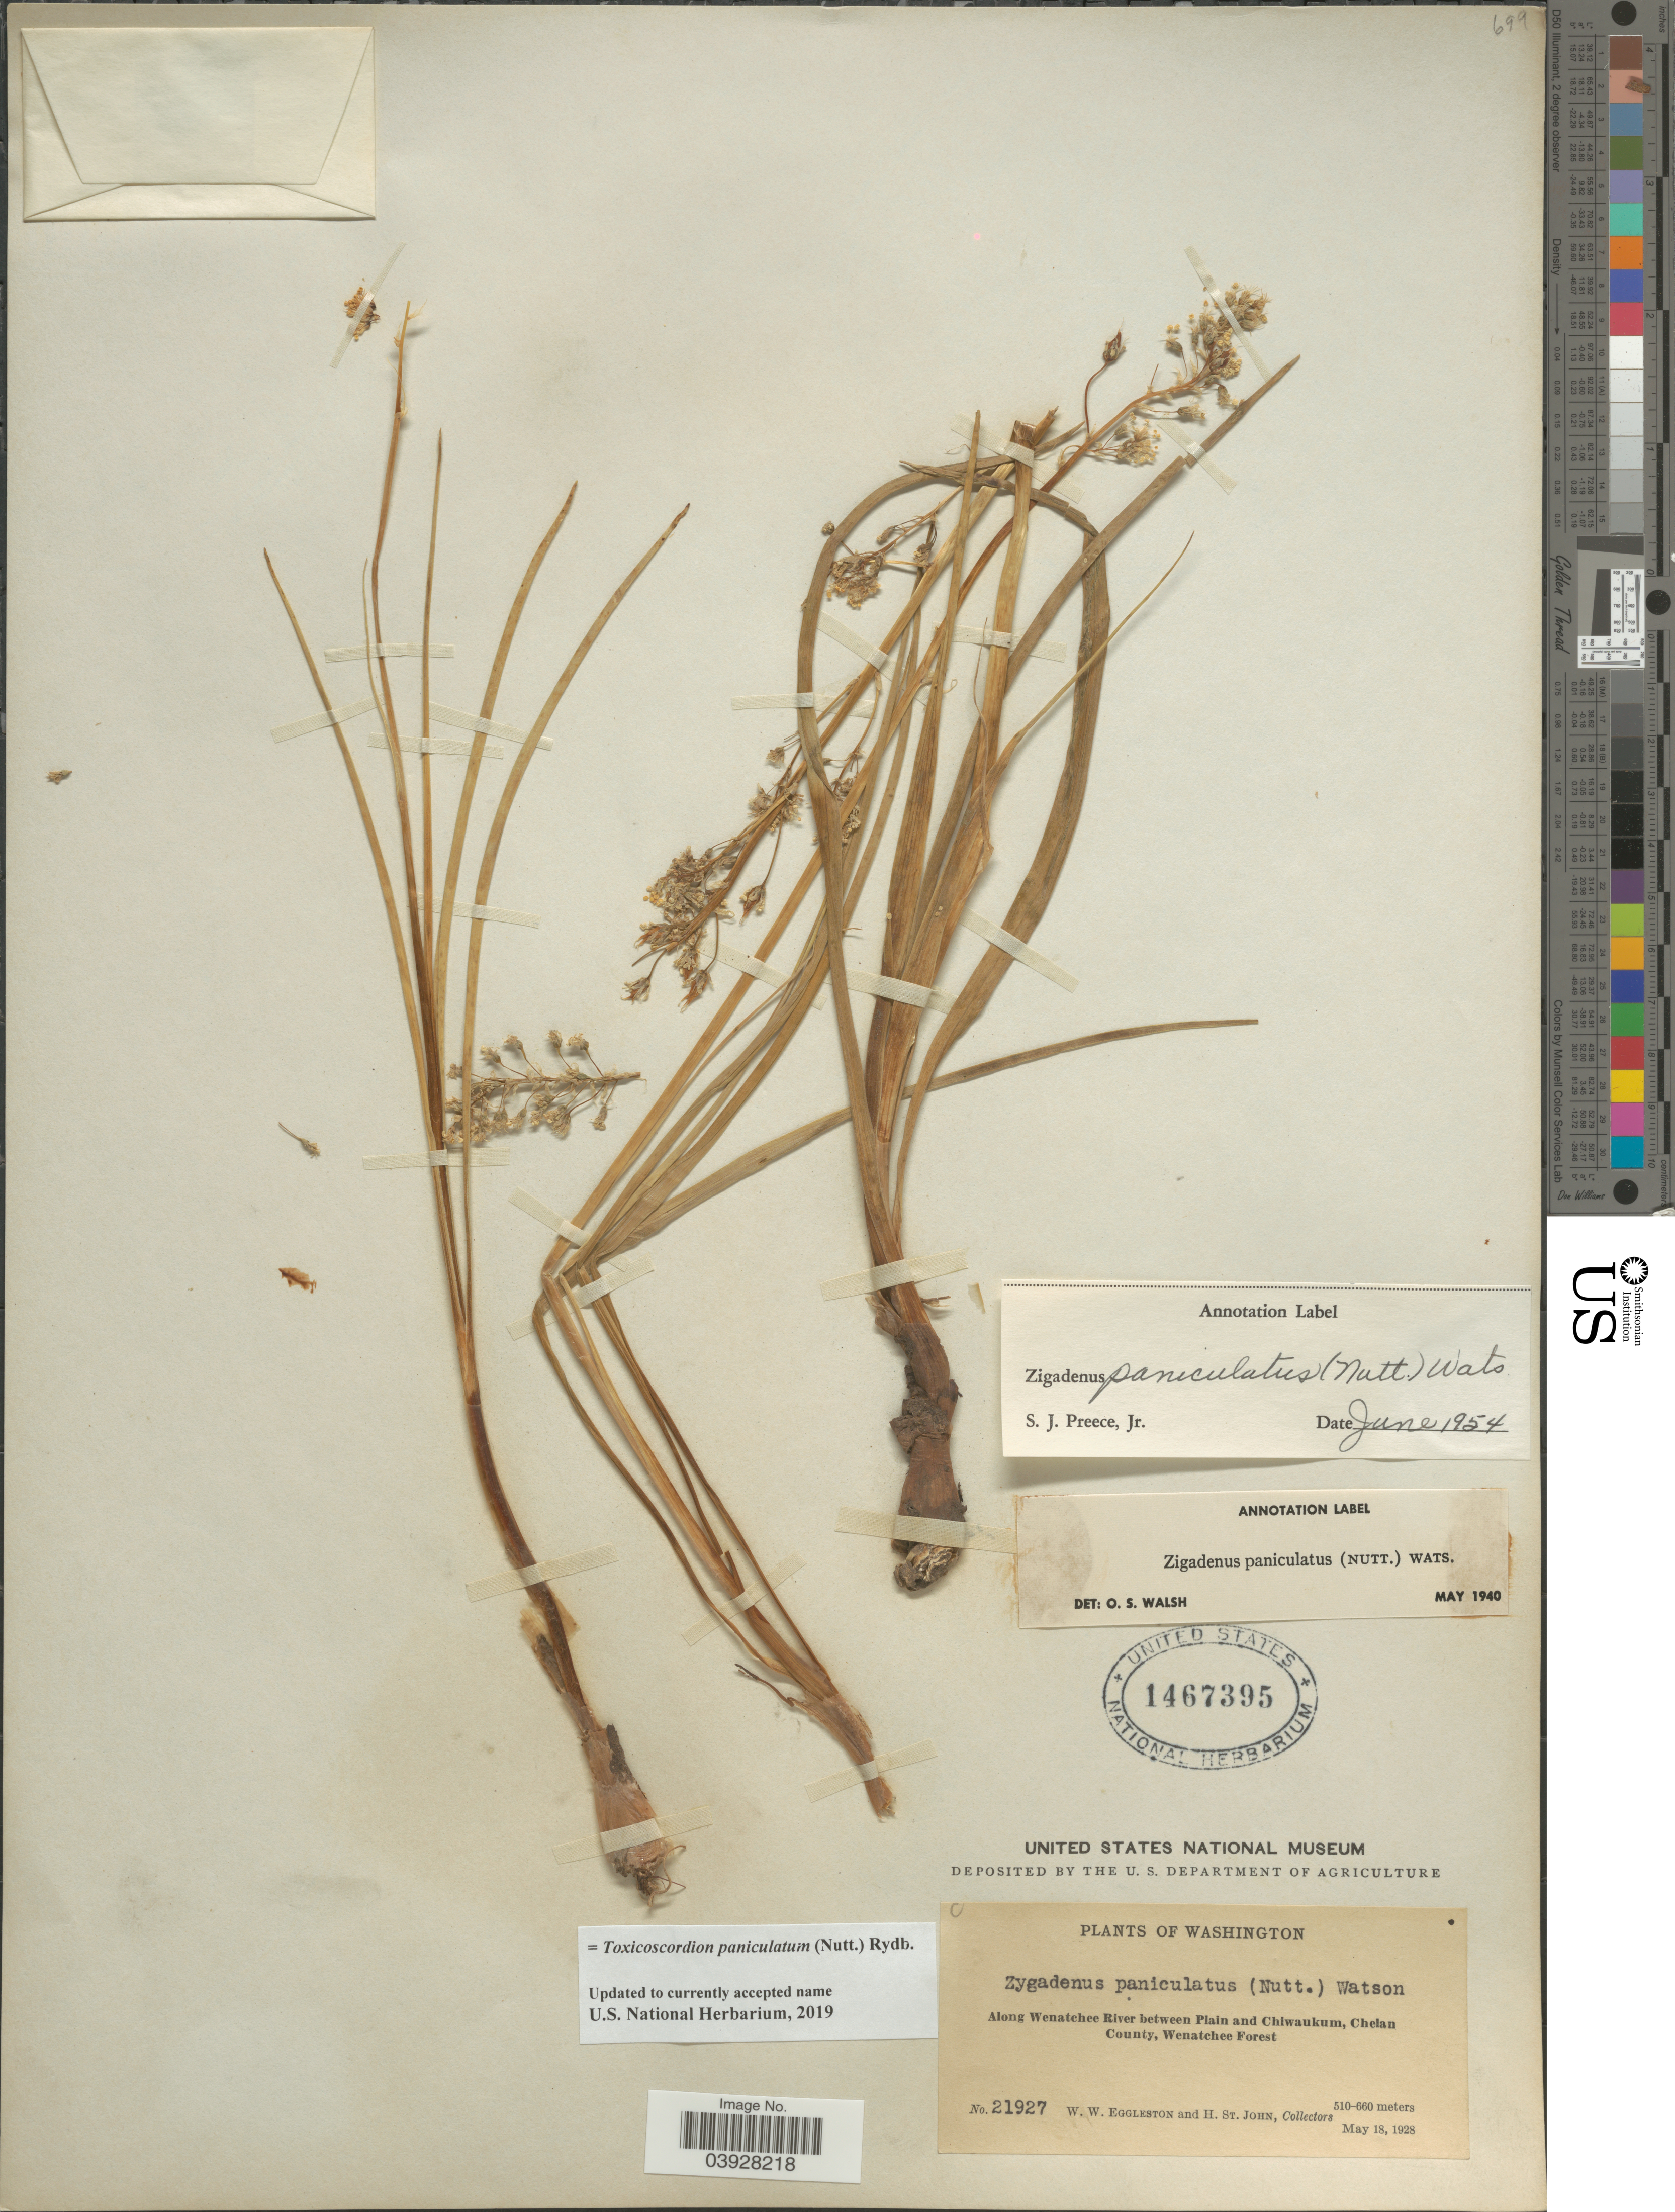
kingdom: Plantae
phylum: Tracheophyta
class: Liliopsida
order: Liliales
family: Melanthiaceae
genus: Toxicoscordion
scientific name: Toxicoscordion paniculatum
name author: (Nutt.) Rydb.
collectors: W. W. Eggleston & H. St. John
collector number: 21927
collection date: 1928-05-18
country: United States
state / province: Washington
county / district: Chelan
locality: Along Wenatchee River between Plain and Chiwaukum, Chelan County, Wenatchee Forest.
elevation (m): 510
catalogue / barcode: US 1467395